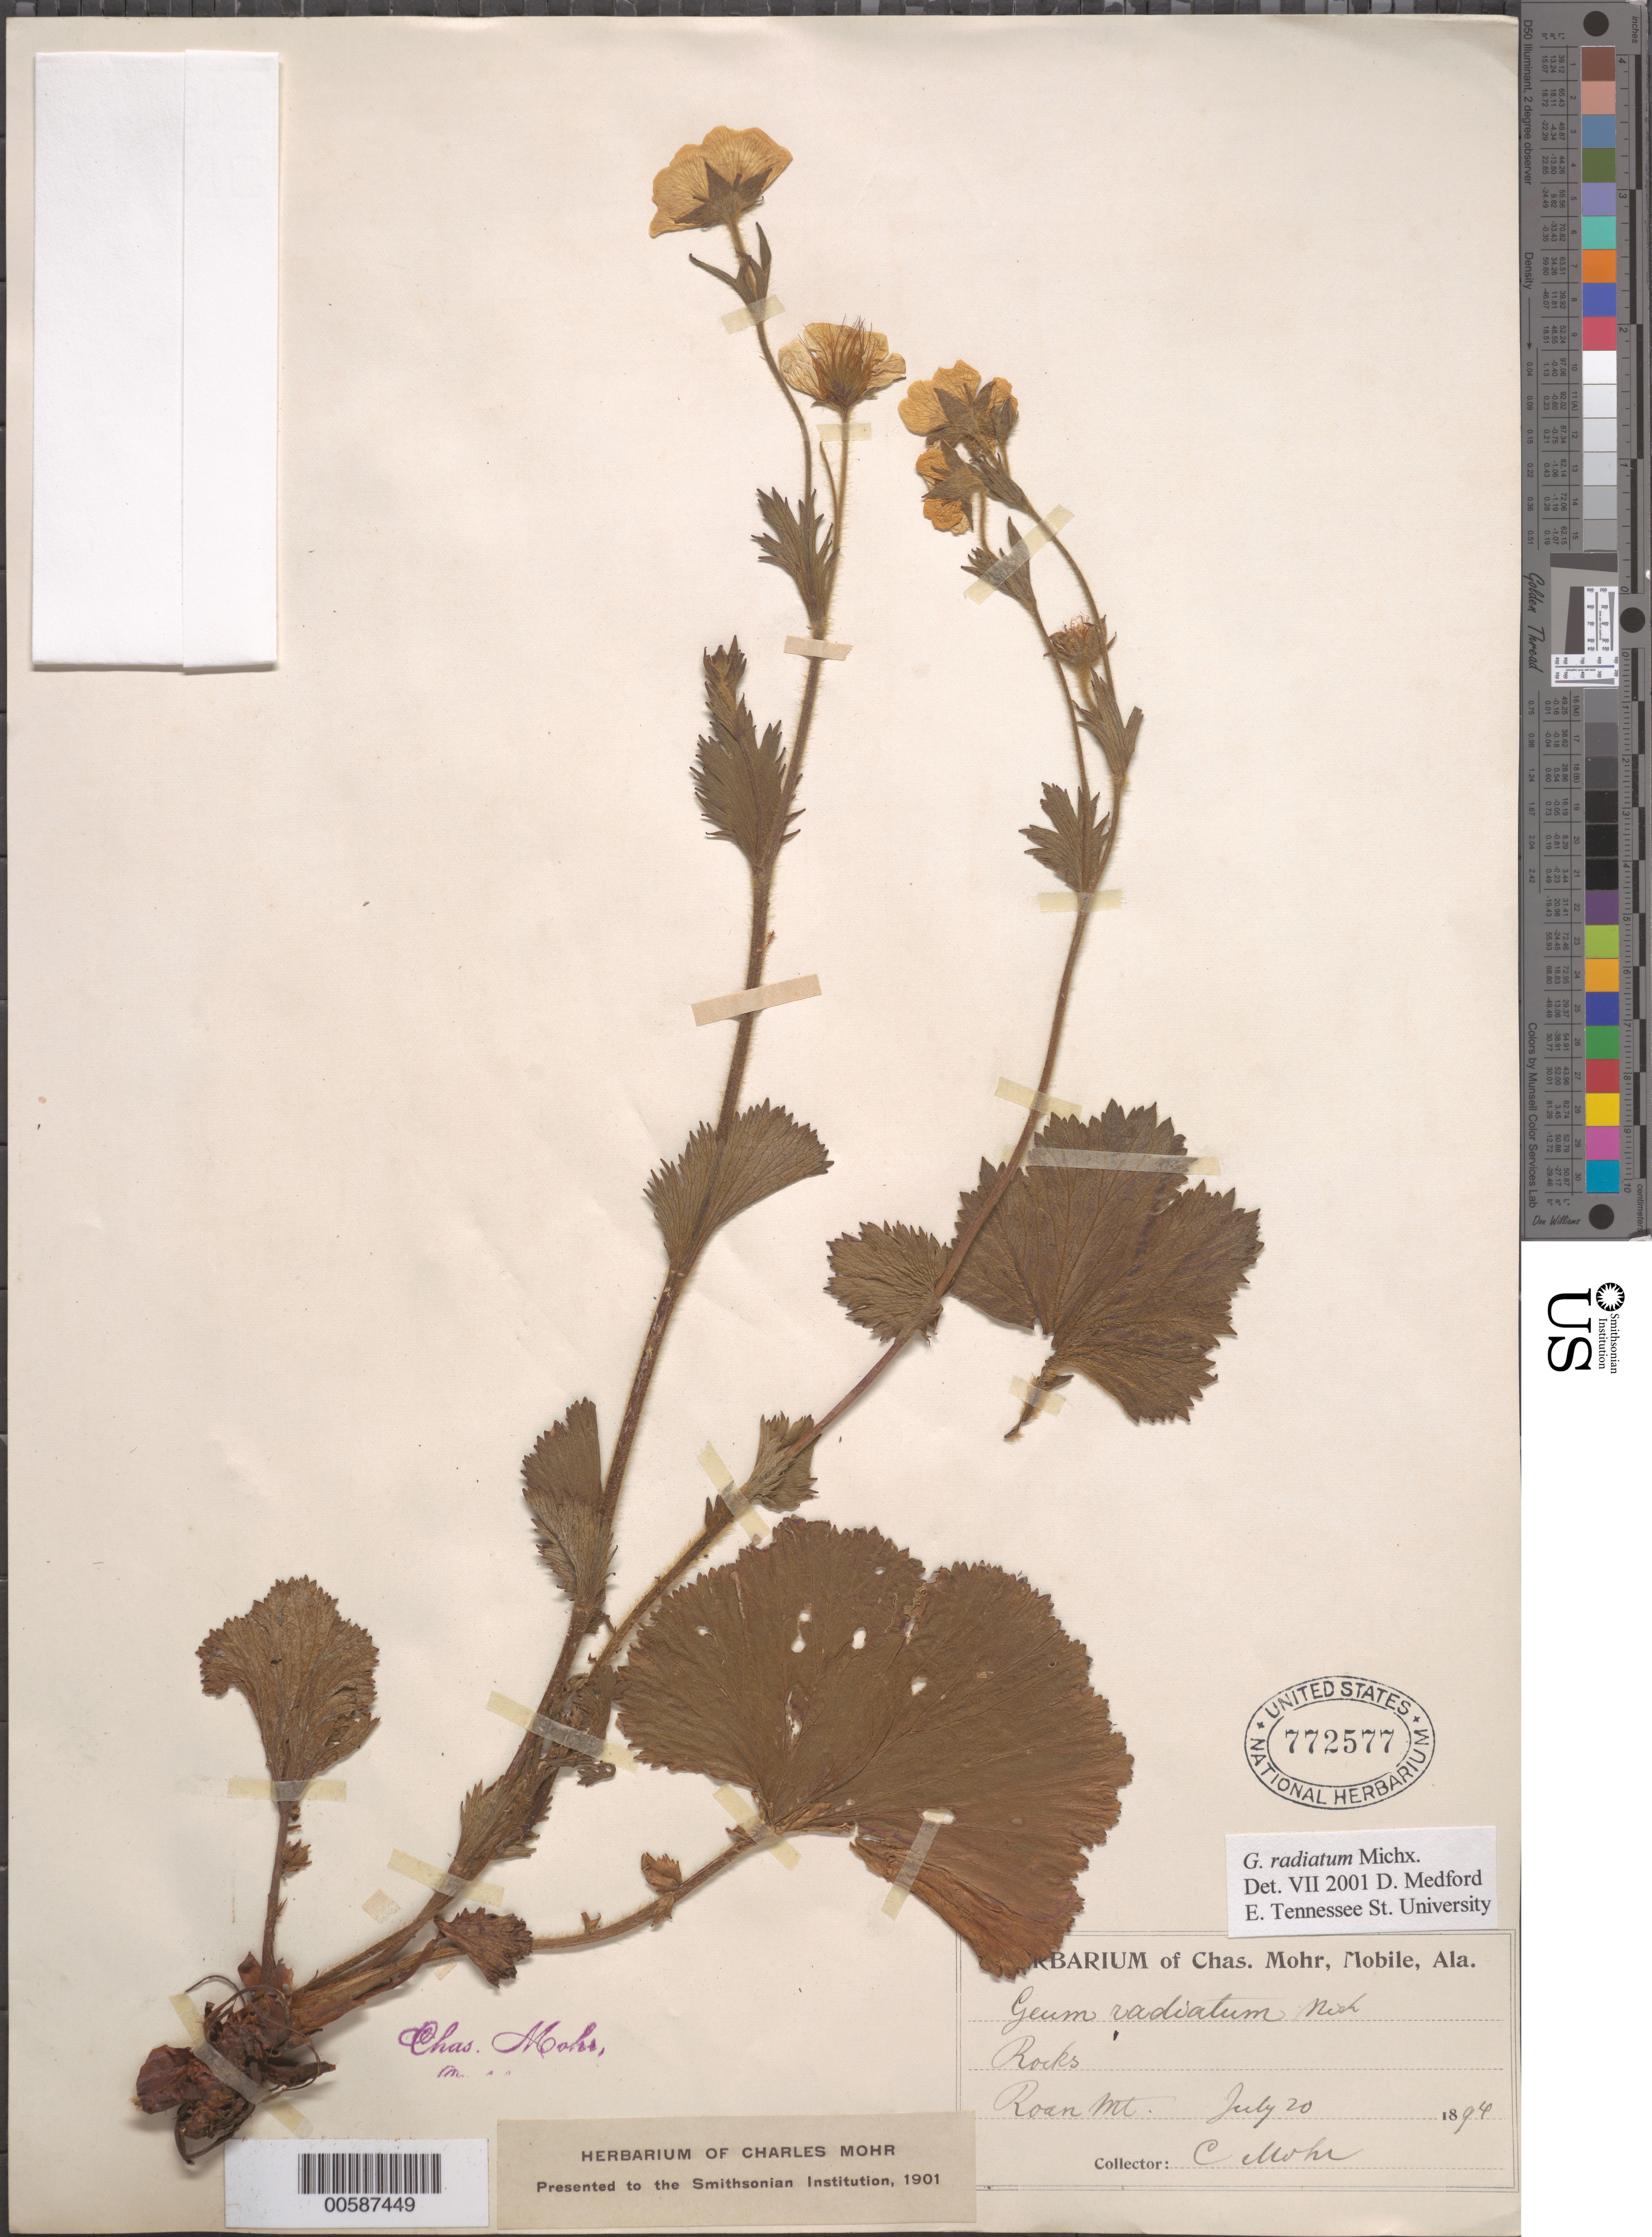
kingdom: Plantae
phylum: Tracheophyta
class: Magnoliopsida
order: Rosales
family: Rosaceae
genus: Geum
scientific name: Geum radiatum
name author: Michx.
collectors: C. T. Mohr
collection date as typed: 20 Jul 1894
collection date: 1894-07-20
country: United States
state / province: North Carolina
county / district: Mitchell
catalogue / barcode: US 772577